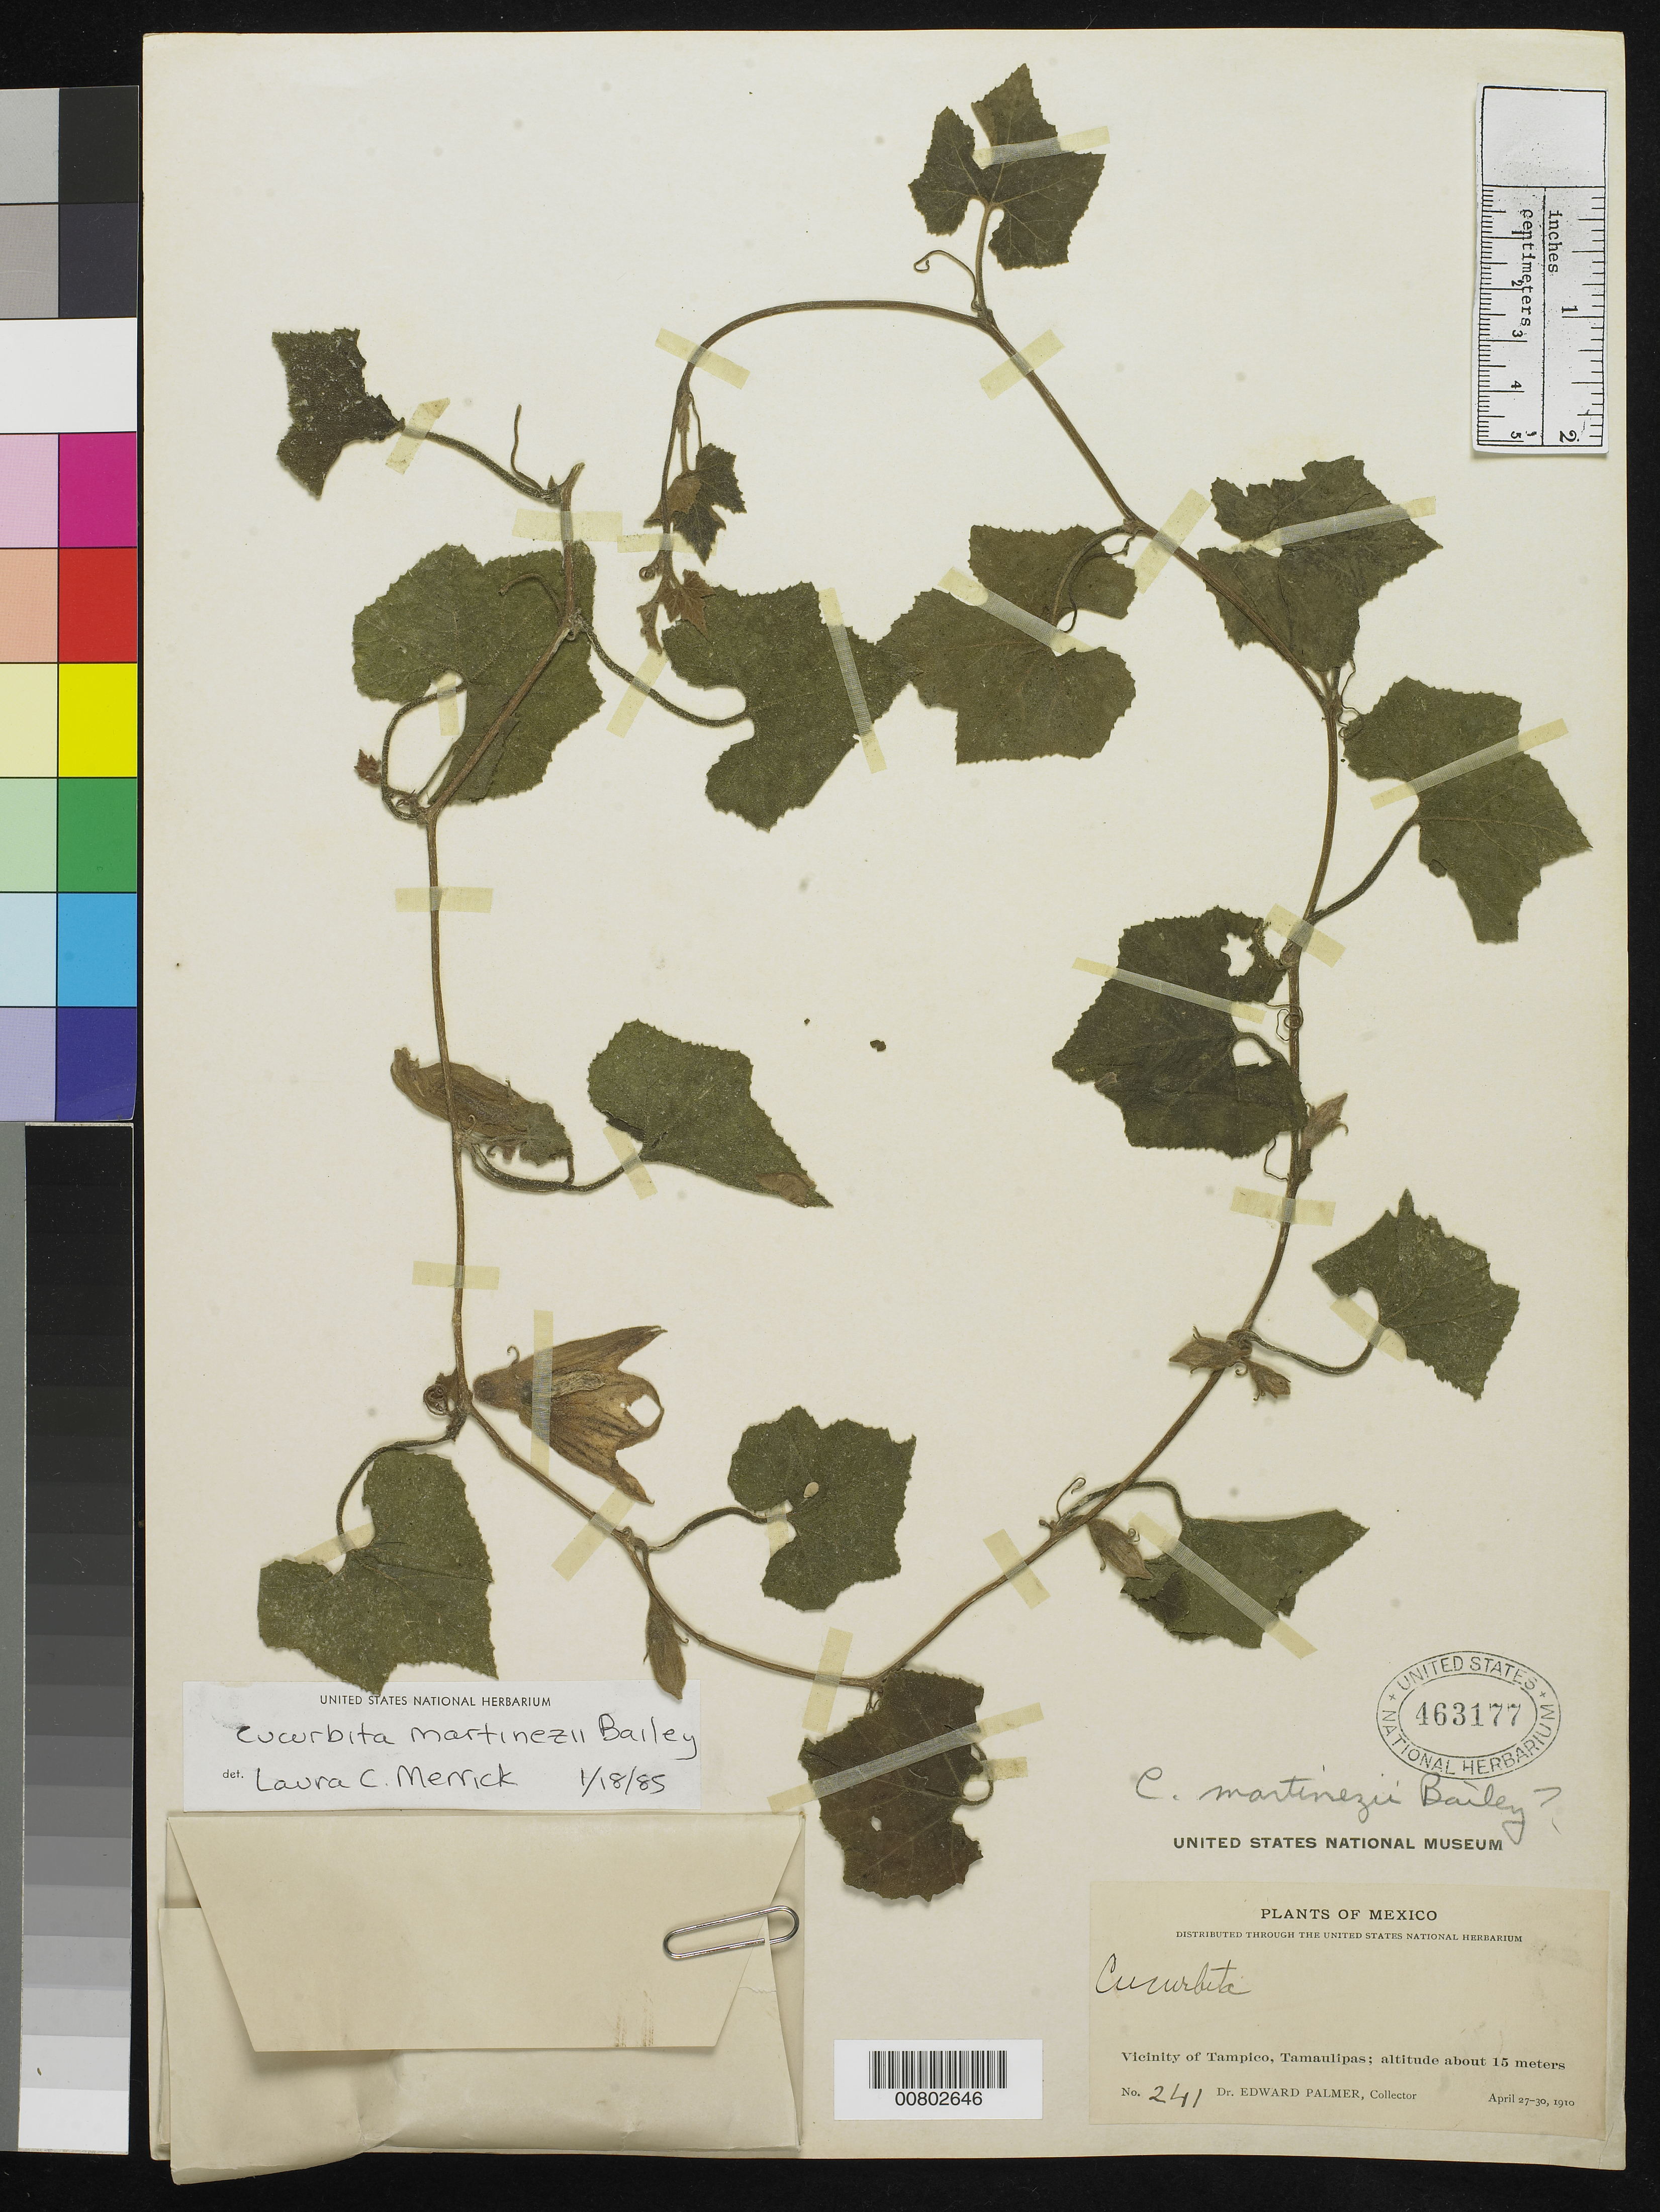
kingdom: Plantae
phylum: Tracheophyta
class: Magnoliopsida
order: Cucurbitales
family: Cucurbitaceae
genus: Cucurbita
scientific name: Cucurbita martinezii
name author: L.H. Bailey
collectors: E. Palmer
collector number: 241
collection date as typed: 27 Apr 1910 to 30 Apr 1910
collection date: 1910-04-27/1910-04-30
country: Mexico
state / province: Tamaulipas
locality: Vicinity of Tampico, Tamaulipas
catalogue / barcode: US 463177